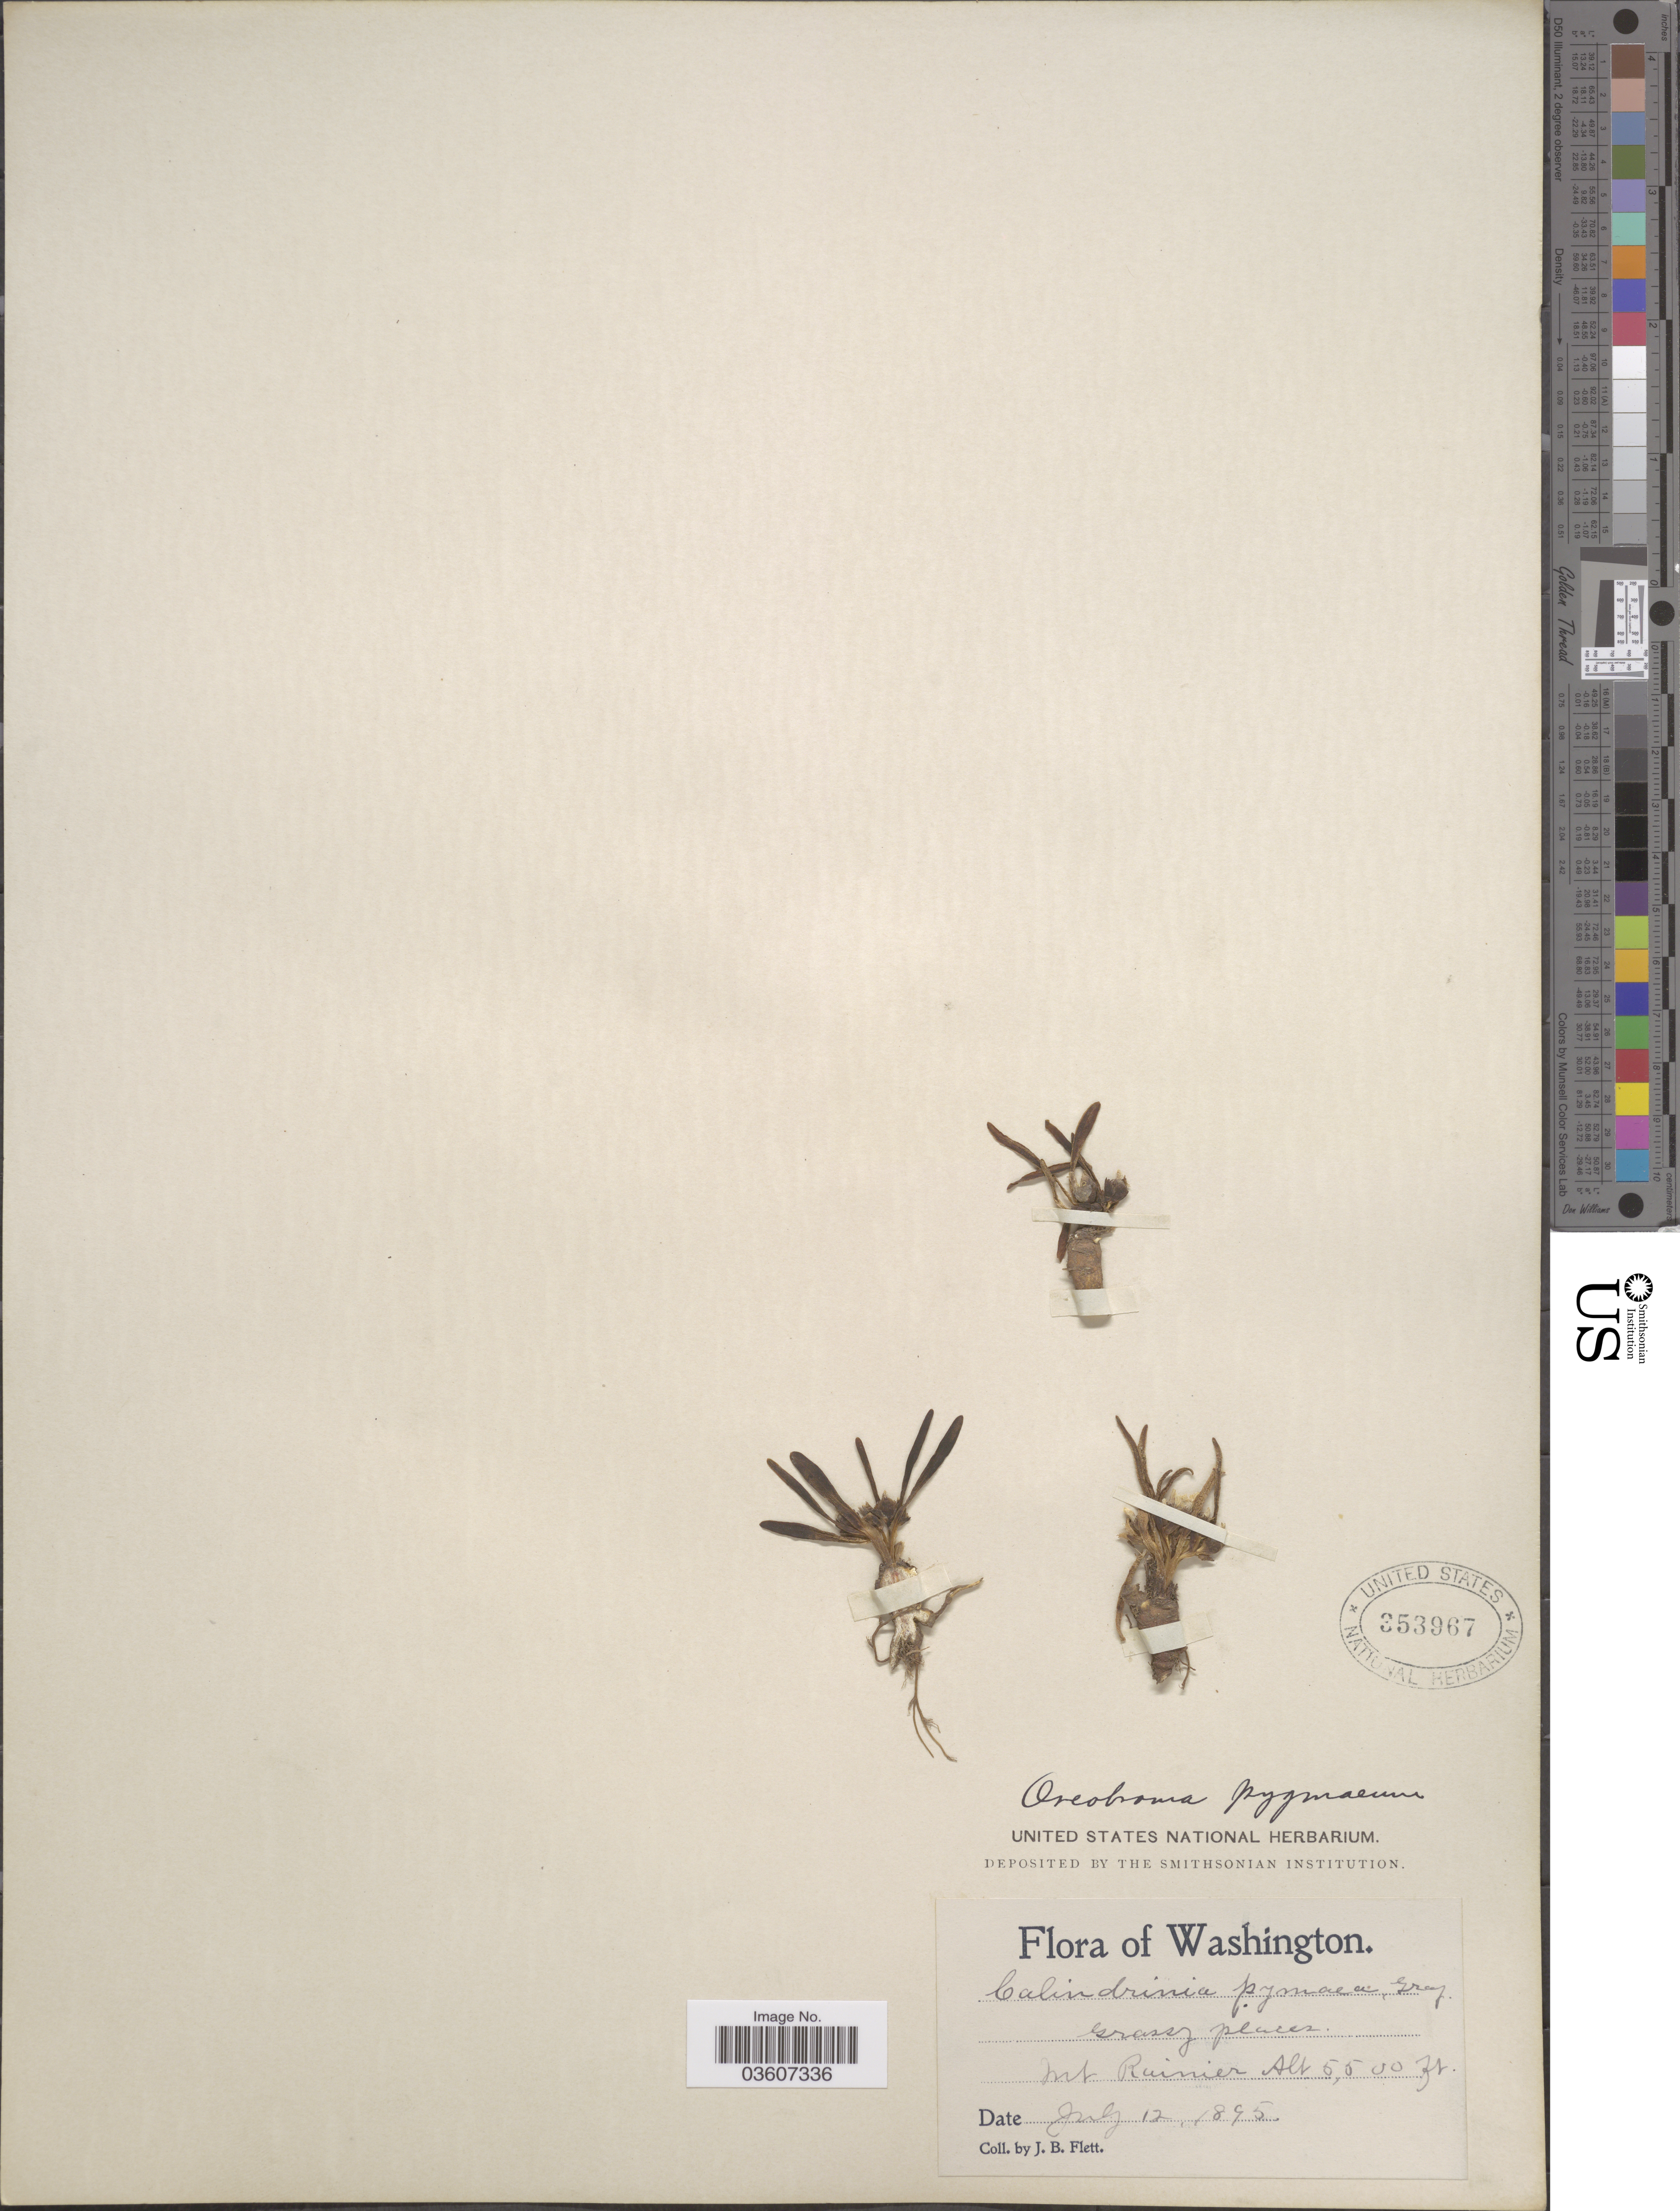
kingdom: Plantae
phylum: Tracheophyta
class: Magnoliopsida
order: Caryophyllales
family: Montiaceae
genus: Lewisia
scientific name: Lewisia pygmaea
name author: (A. Gray) B.L. Rob.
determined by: Strong, Mark T., (BOT), Smithsonian Institution - National Museum of Natural History (UNITED STATES)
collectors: J. Flett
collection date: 1895-07-12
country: United States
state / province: Washington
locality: Mt. Rainier.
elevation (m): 1676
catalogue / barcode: US 353967